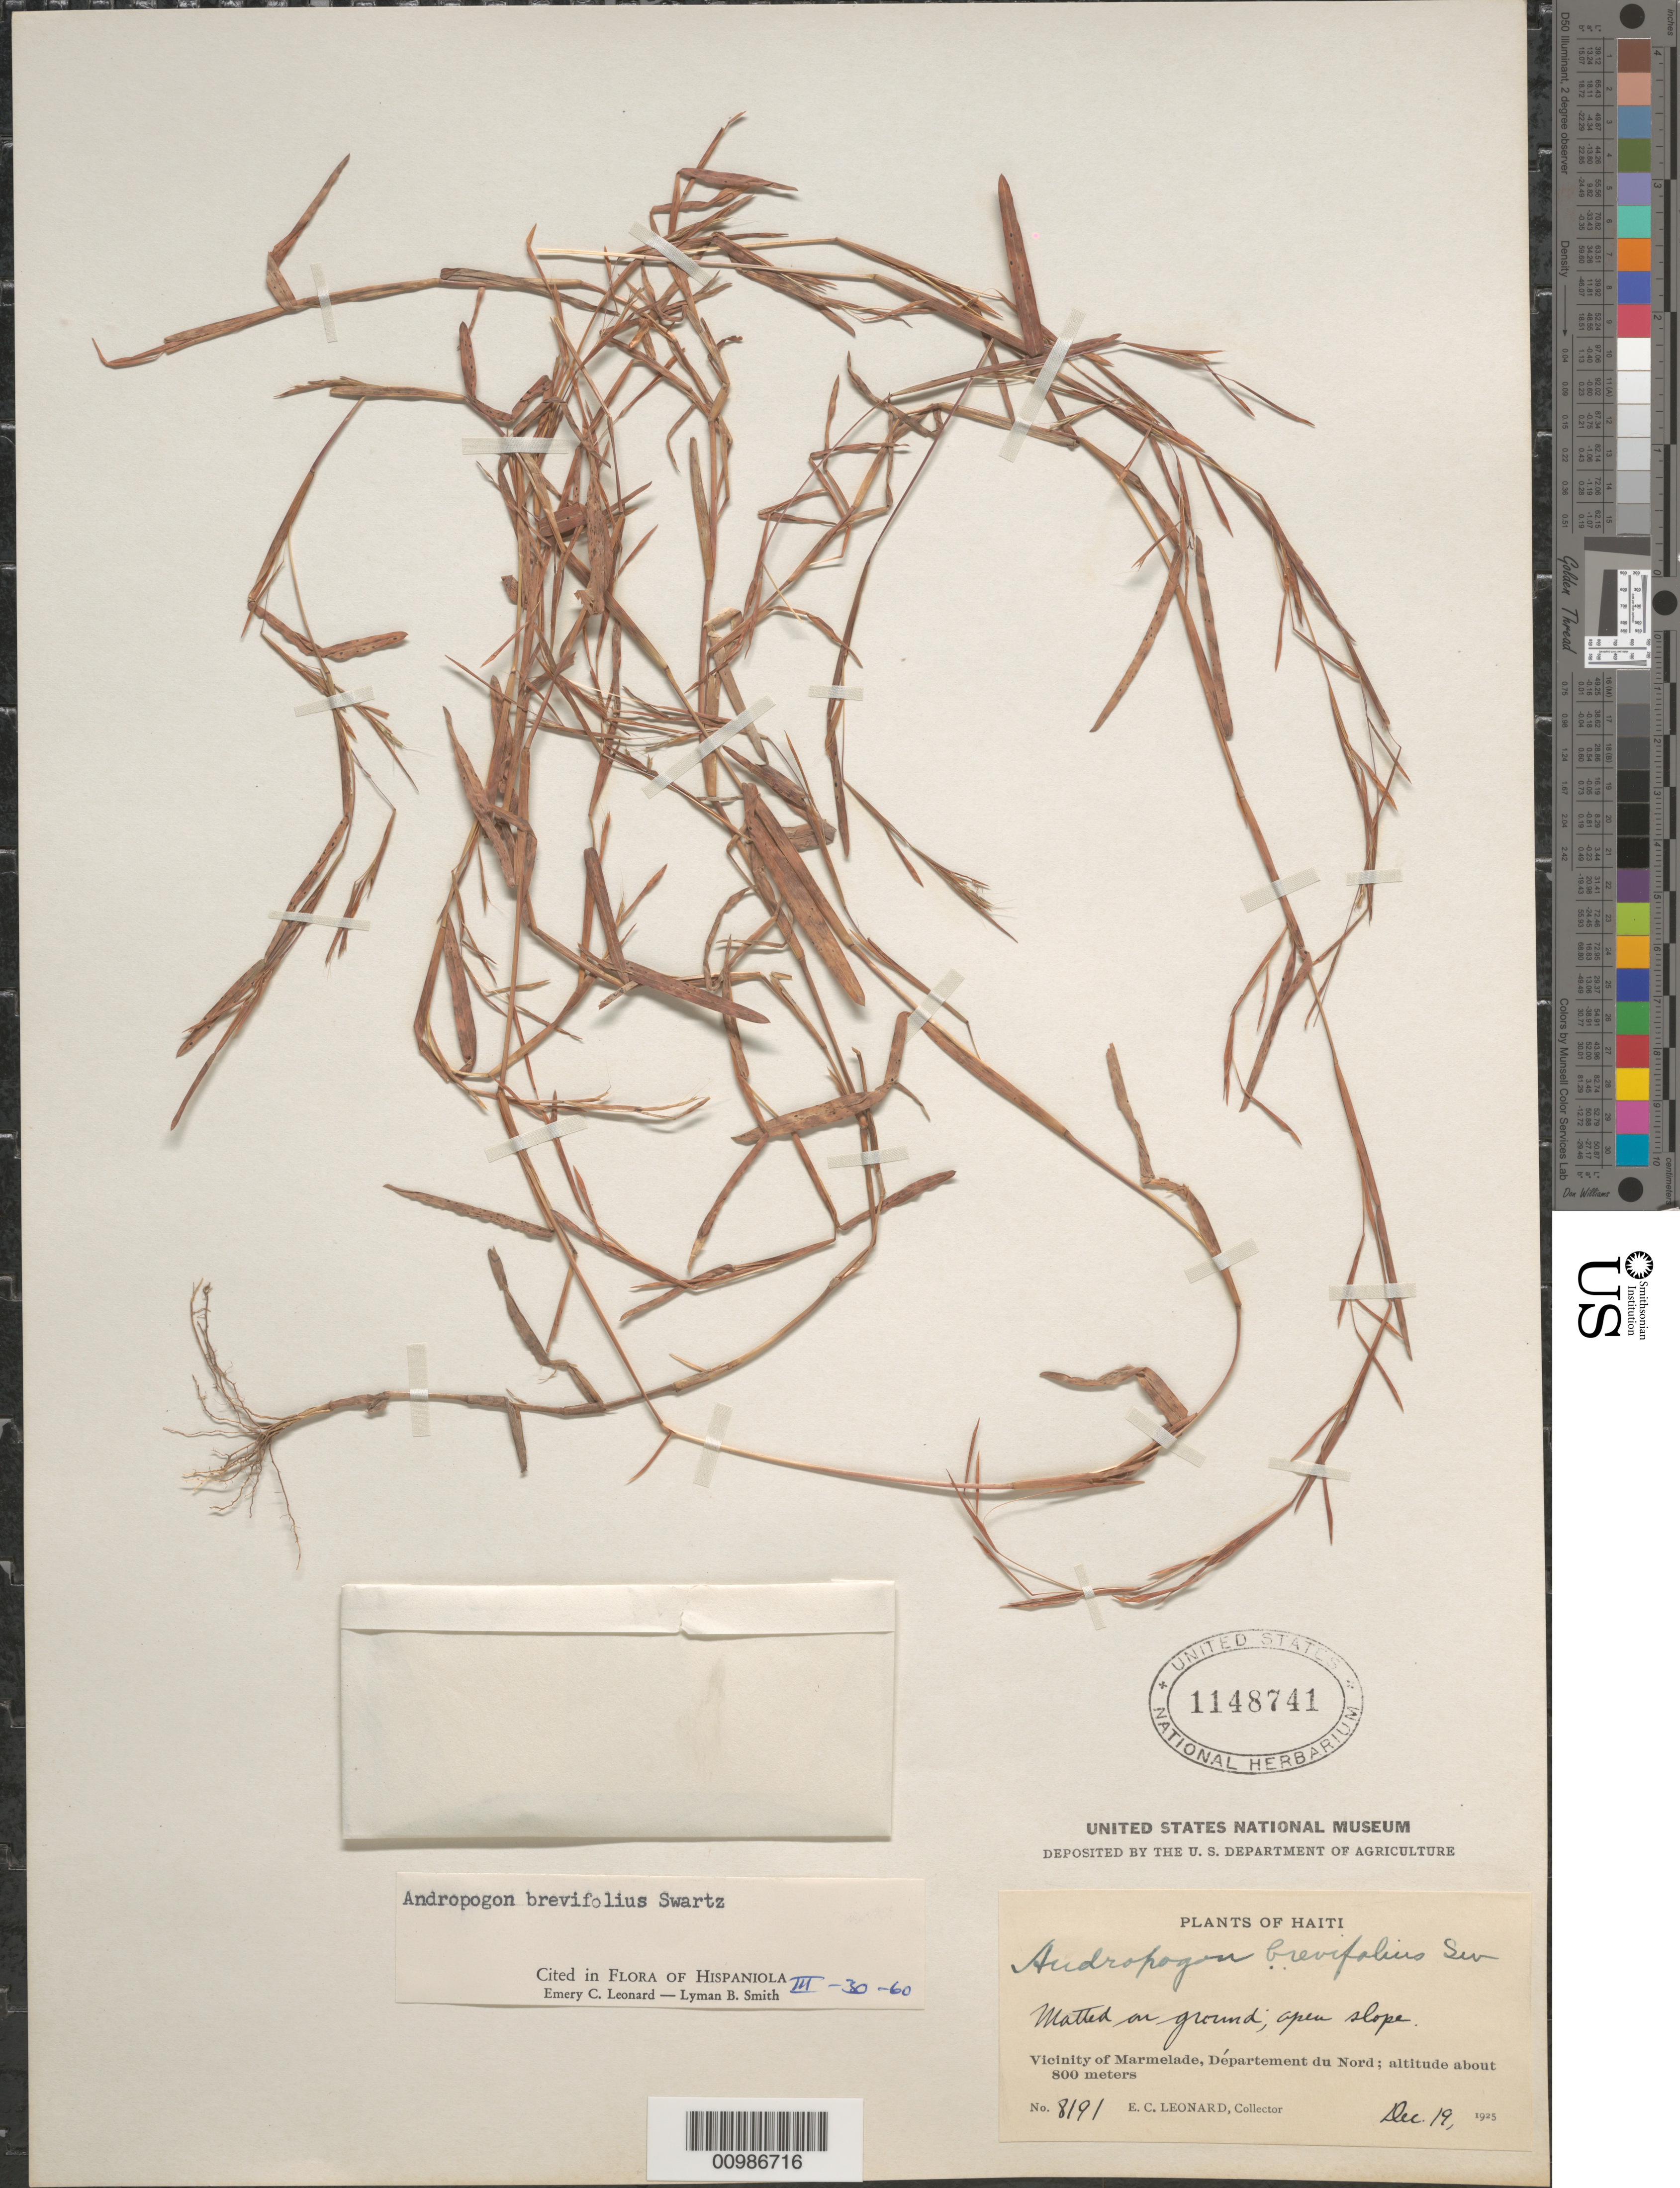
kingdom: Plantae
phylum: Tracheophyta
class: Liliopsida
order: Poales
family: Poaceae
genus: Andropogon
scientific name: Andropogon brevifolius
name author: Sw.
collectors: E. C. Leonard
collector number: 8191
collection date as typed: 19 Dec 1925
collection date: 1925-12-19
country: Haiti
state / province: Nord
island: Hispaniola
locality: Vicinity of Marmelade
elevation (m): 800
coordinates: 0 N, 0 E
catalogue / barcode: US 1148741